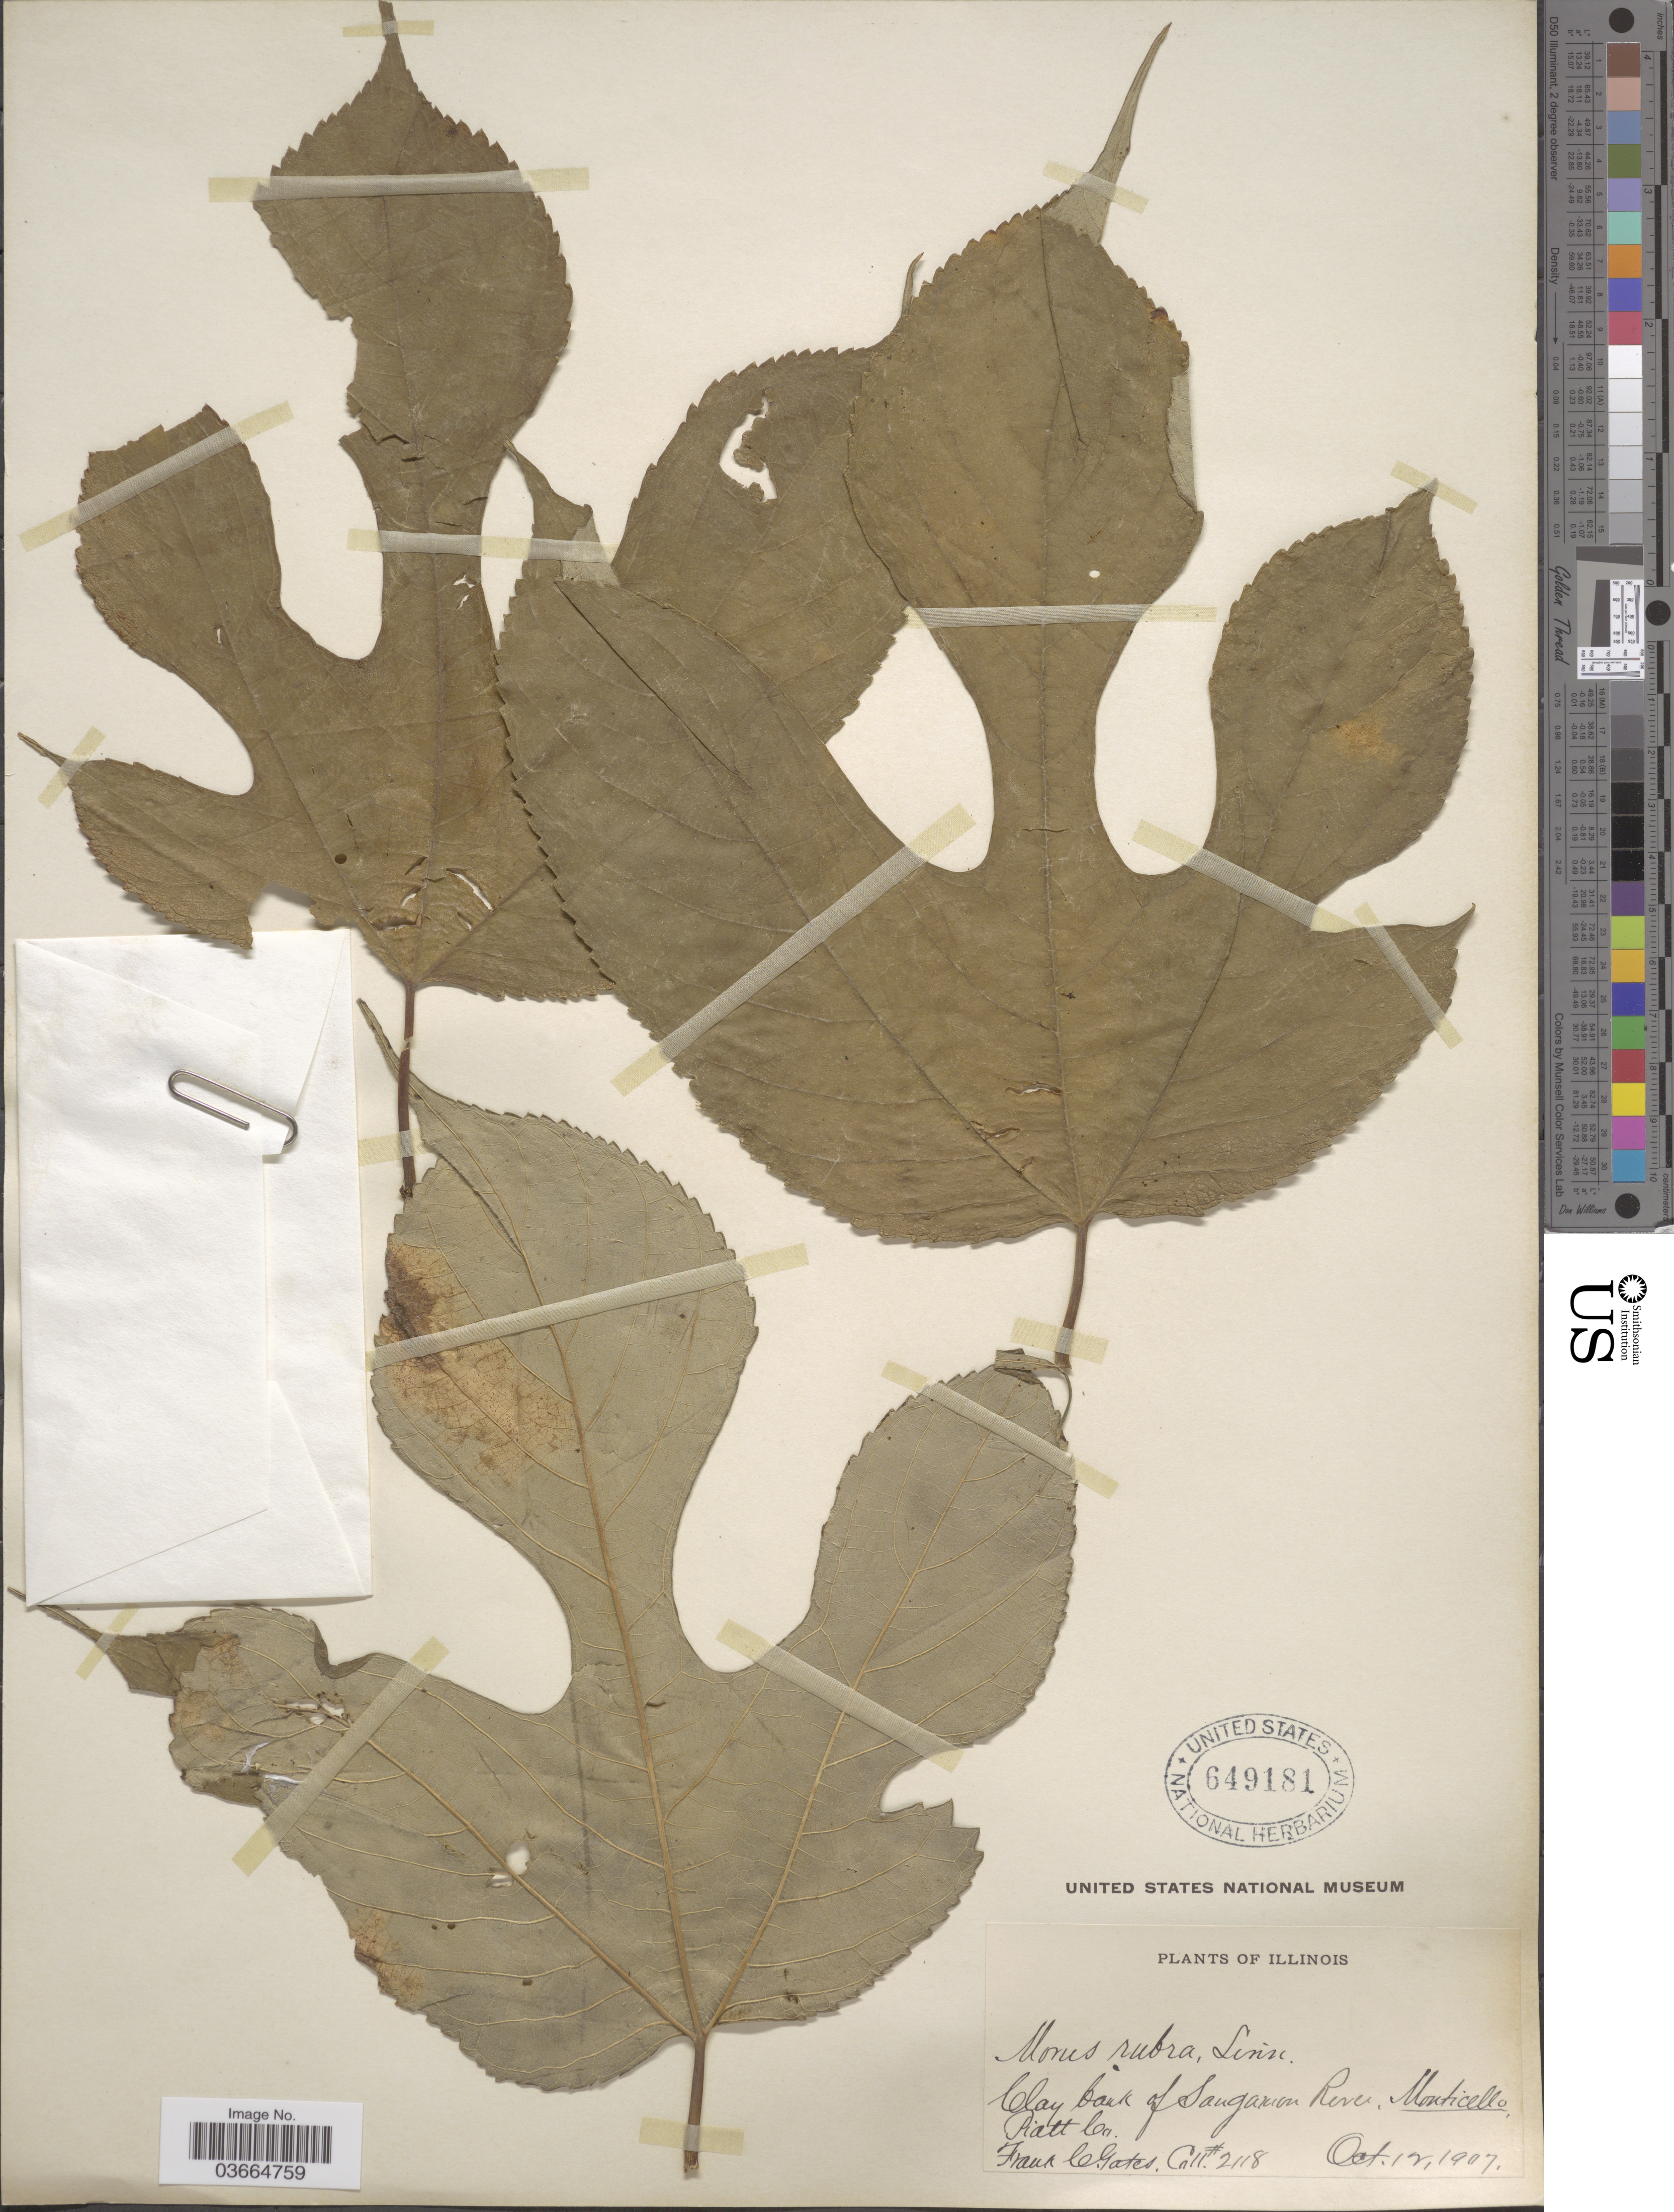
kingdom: Plantae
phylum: Tracheophyta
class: Magnoliopsida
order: Rosales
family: Moraceae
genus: Morus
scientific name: Morus rubra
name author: L.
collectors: F. C. Gates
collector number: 2118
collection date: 1907-10-12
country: United States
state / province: Illinois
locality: Clay bank of Sangamon River, Monticello, Piatt Co.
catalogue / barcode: US 649181